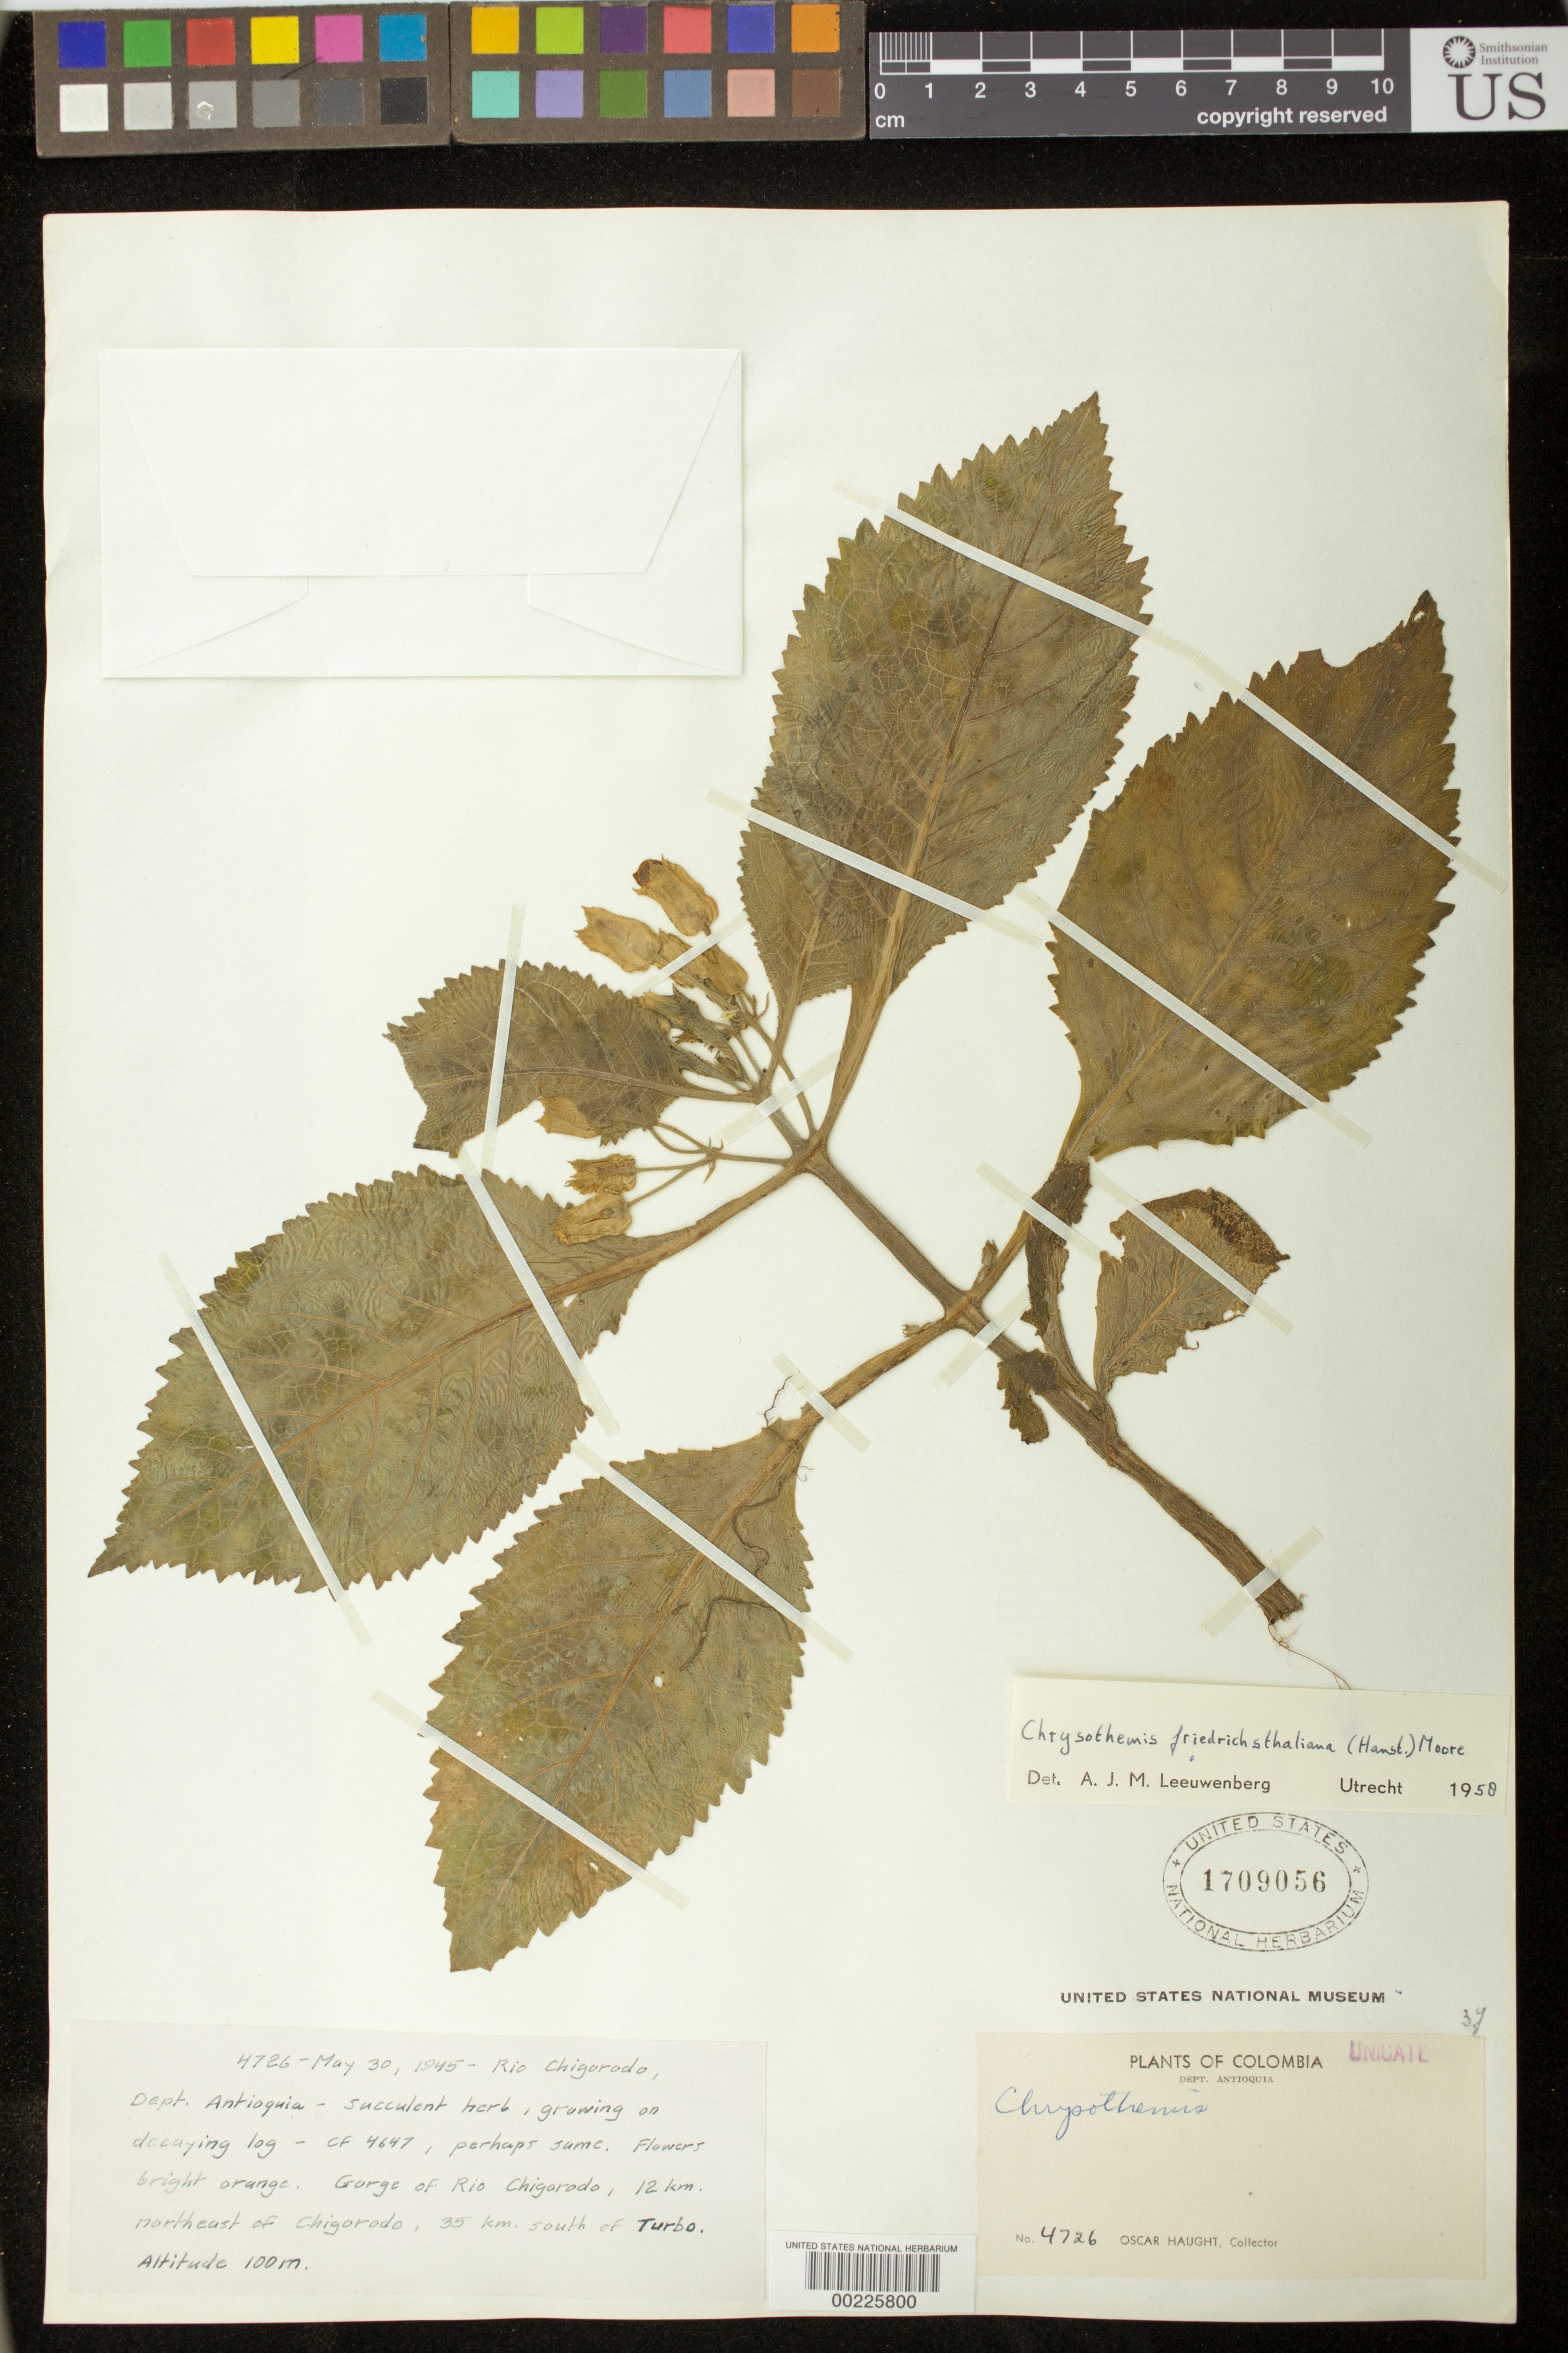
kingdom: Plantae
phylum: Tracheophyta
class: Magnoliopsida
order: Lamiales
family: Gesneriaceae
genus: Chrysothemis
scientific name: Chrysothemis friedrichsthaliana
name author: (Hanst.) H.E. Moore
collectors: O. L. Haught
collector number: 4726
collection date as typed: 30 May 1945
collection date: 1945-05-30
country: Colombia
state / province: Antioquia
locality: Rio Chigorodo, gorge of Rio Chigorodo, 12 km NE of Chigorodo, 35 km S of Turbo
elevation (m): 100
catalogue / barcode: US 1709056